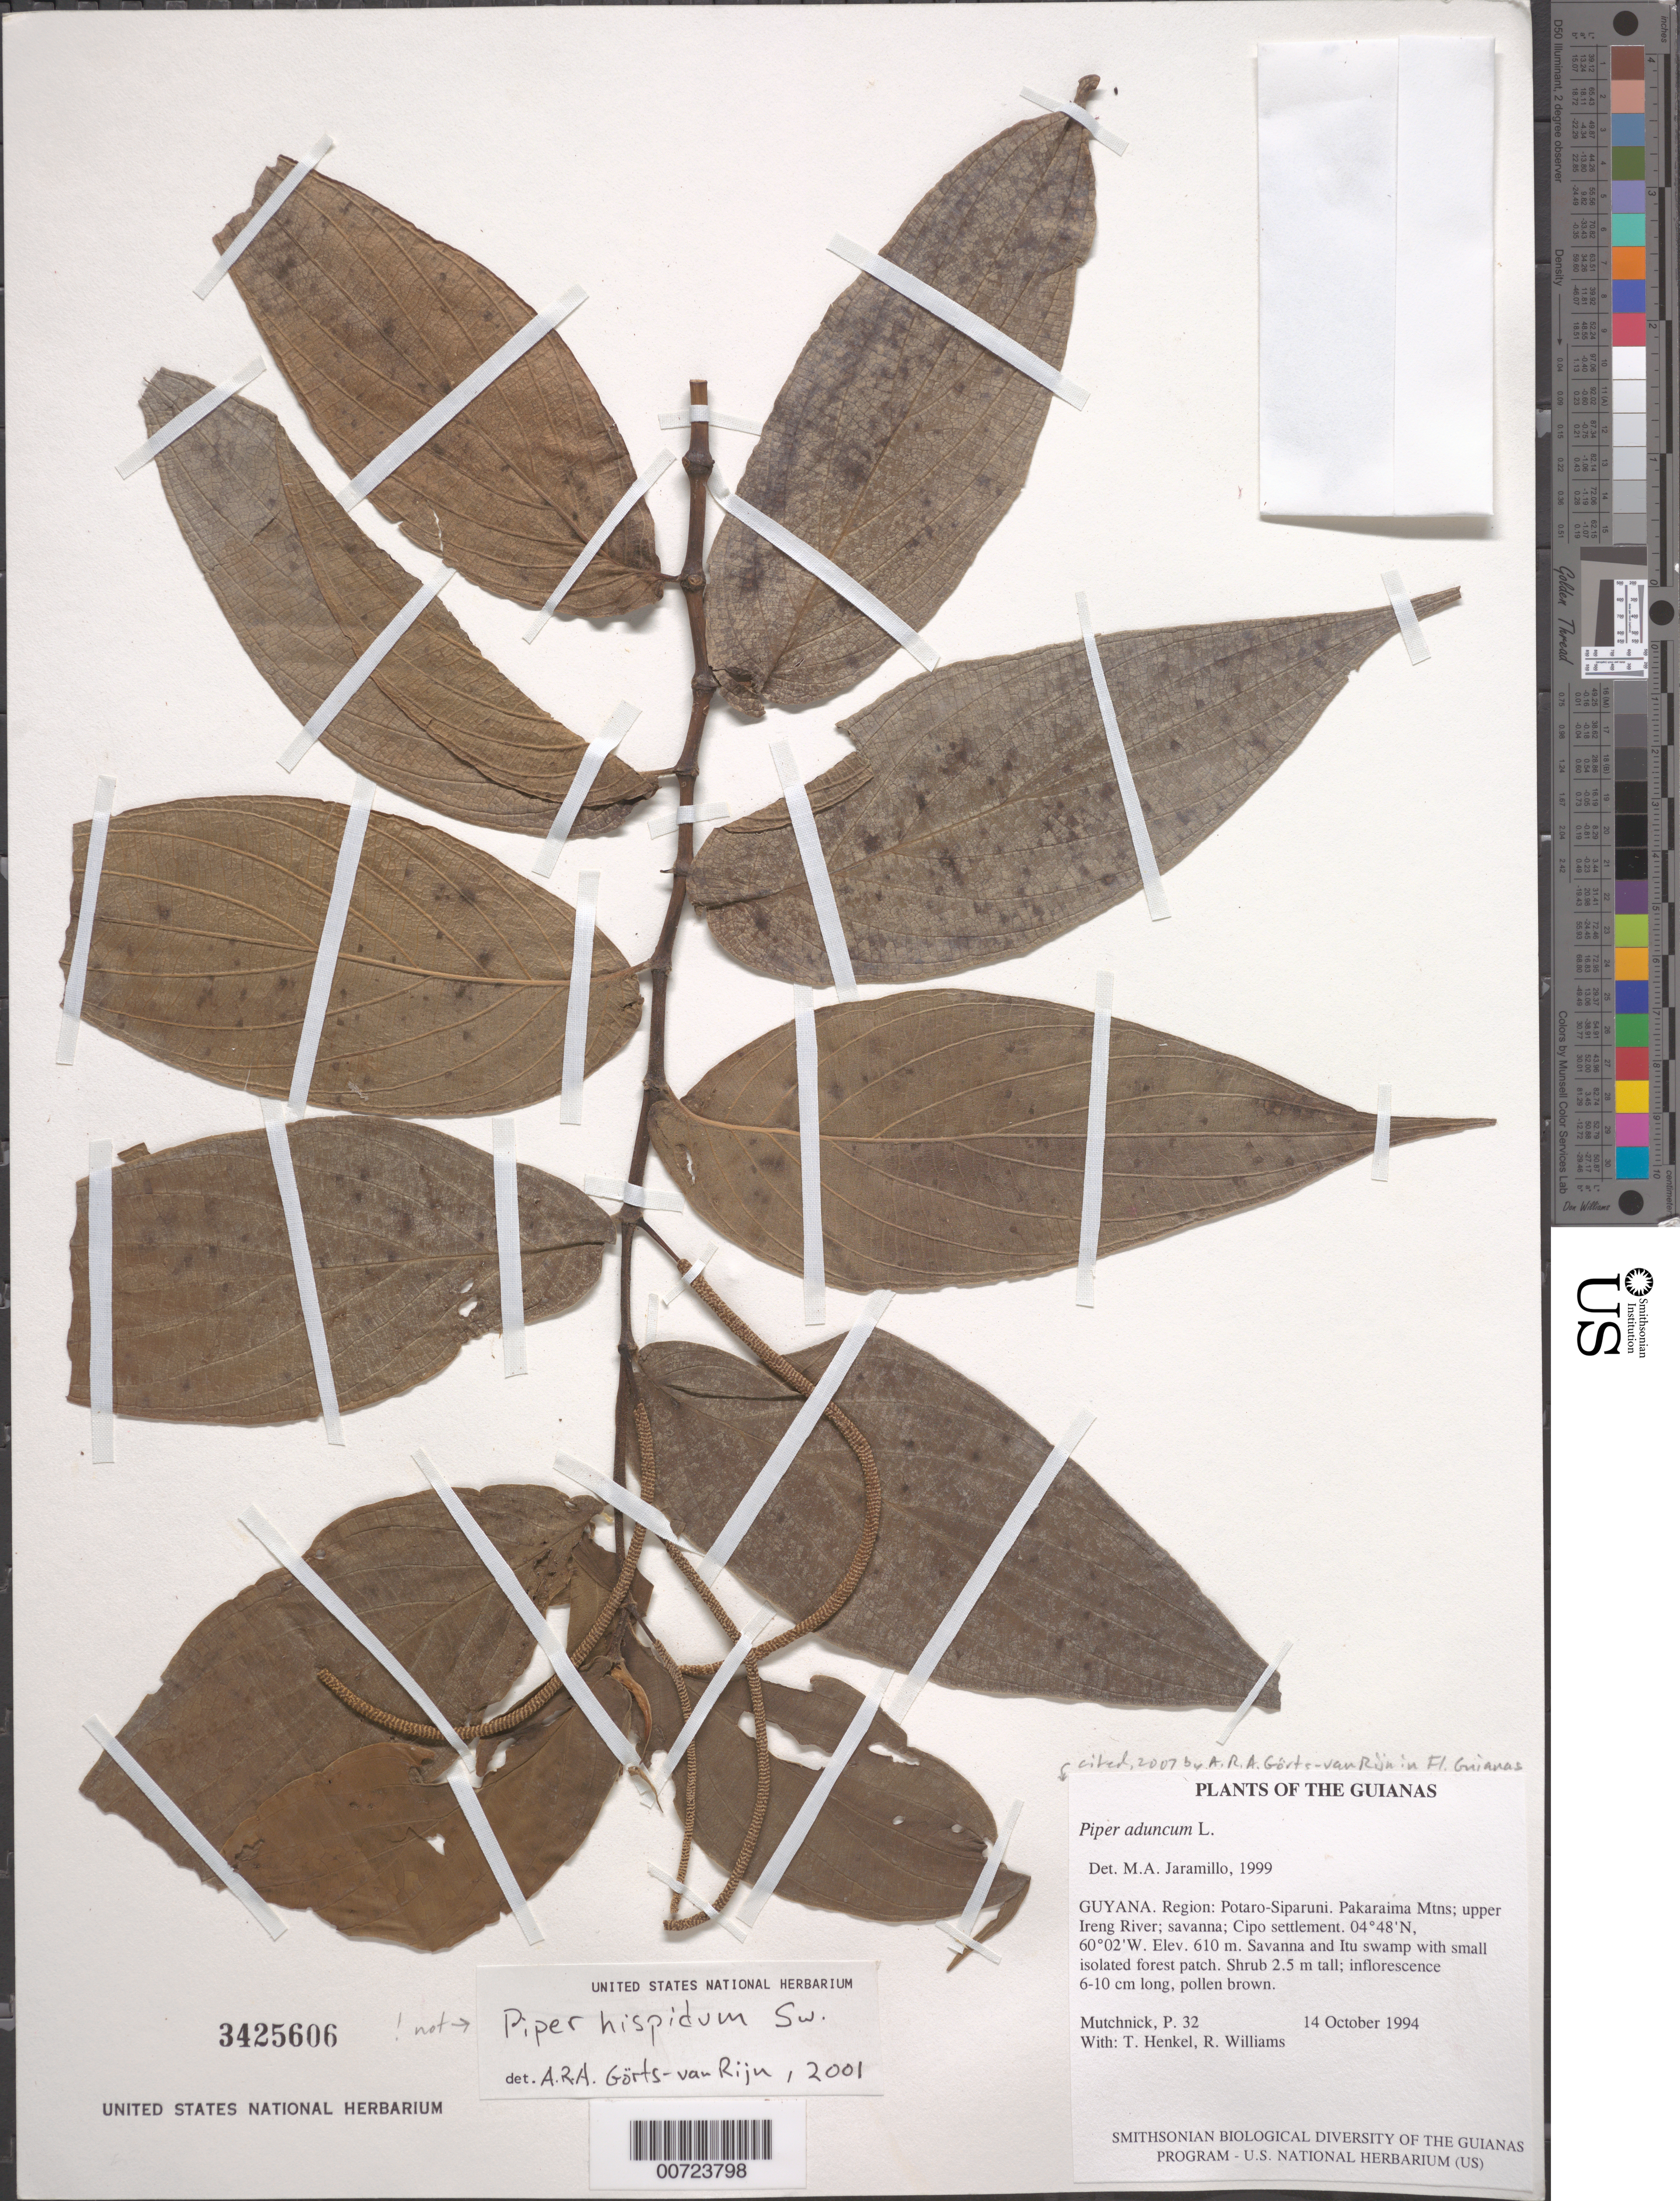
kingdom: Plantae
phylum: Tracheophyta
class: Magnoliopsida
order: Piperales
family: Piperaceae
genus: Piper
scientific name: Piper hispidum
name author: Sw.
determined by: Görts-van Rijn, A. R. A.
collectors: P. Mutchnick, T. Henkel & R. Williams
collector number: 32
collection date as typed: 14 October 1994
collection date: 1994-10-14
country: Guyana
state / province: Potaro-Siparuni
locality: Pakaraima Mtns; upper Ireng River; savanna; Cipo settlement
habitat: Savanna and Itu swamp with small isolated forest patch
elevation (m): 610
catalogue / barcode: US 3425606